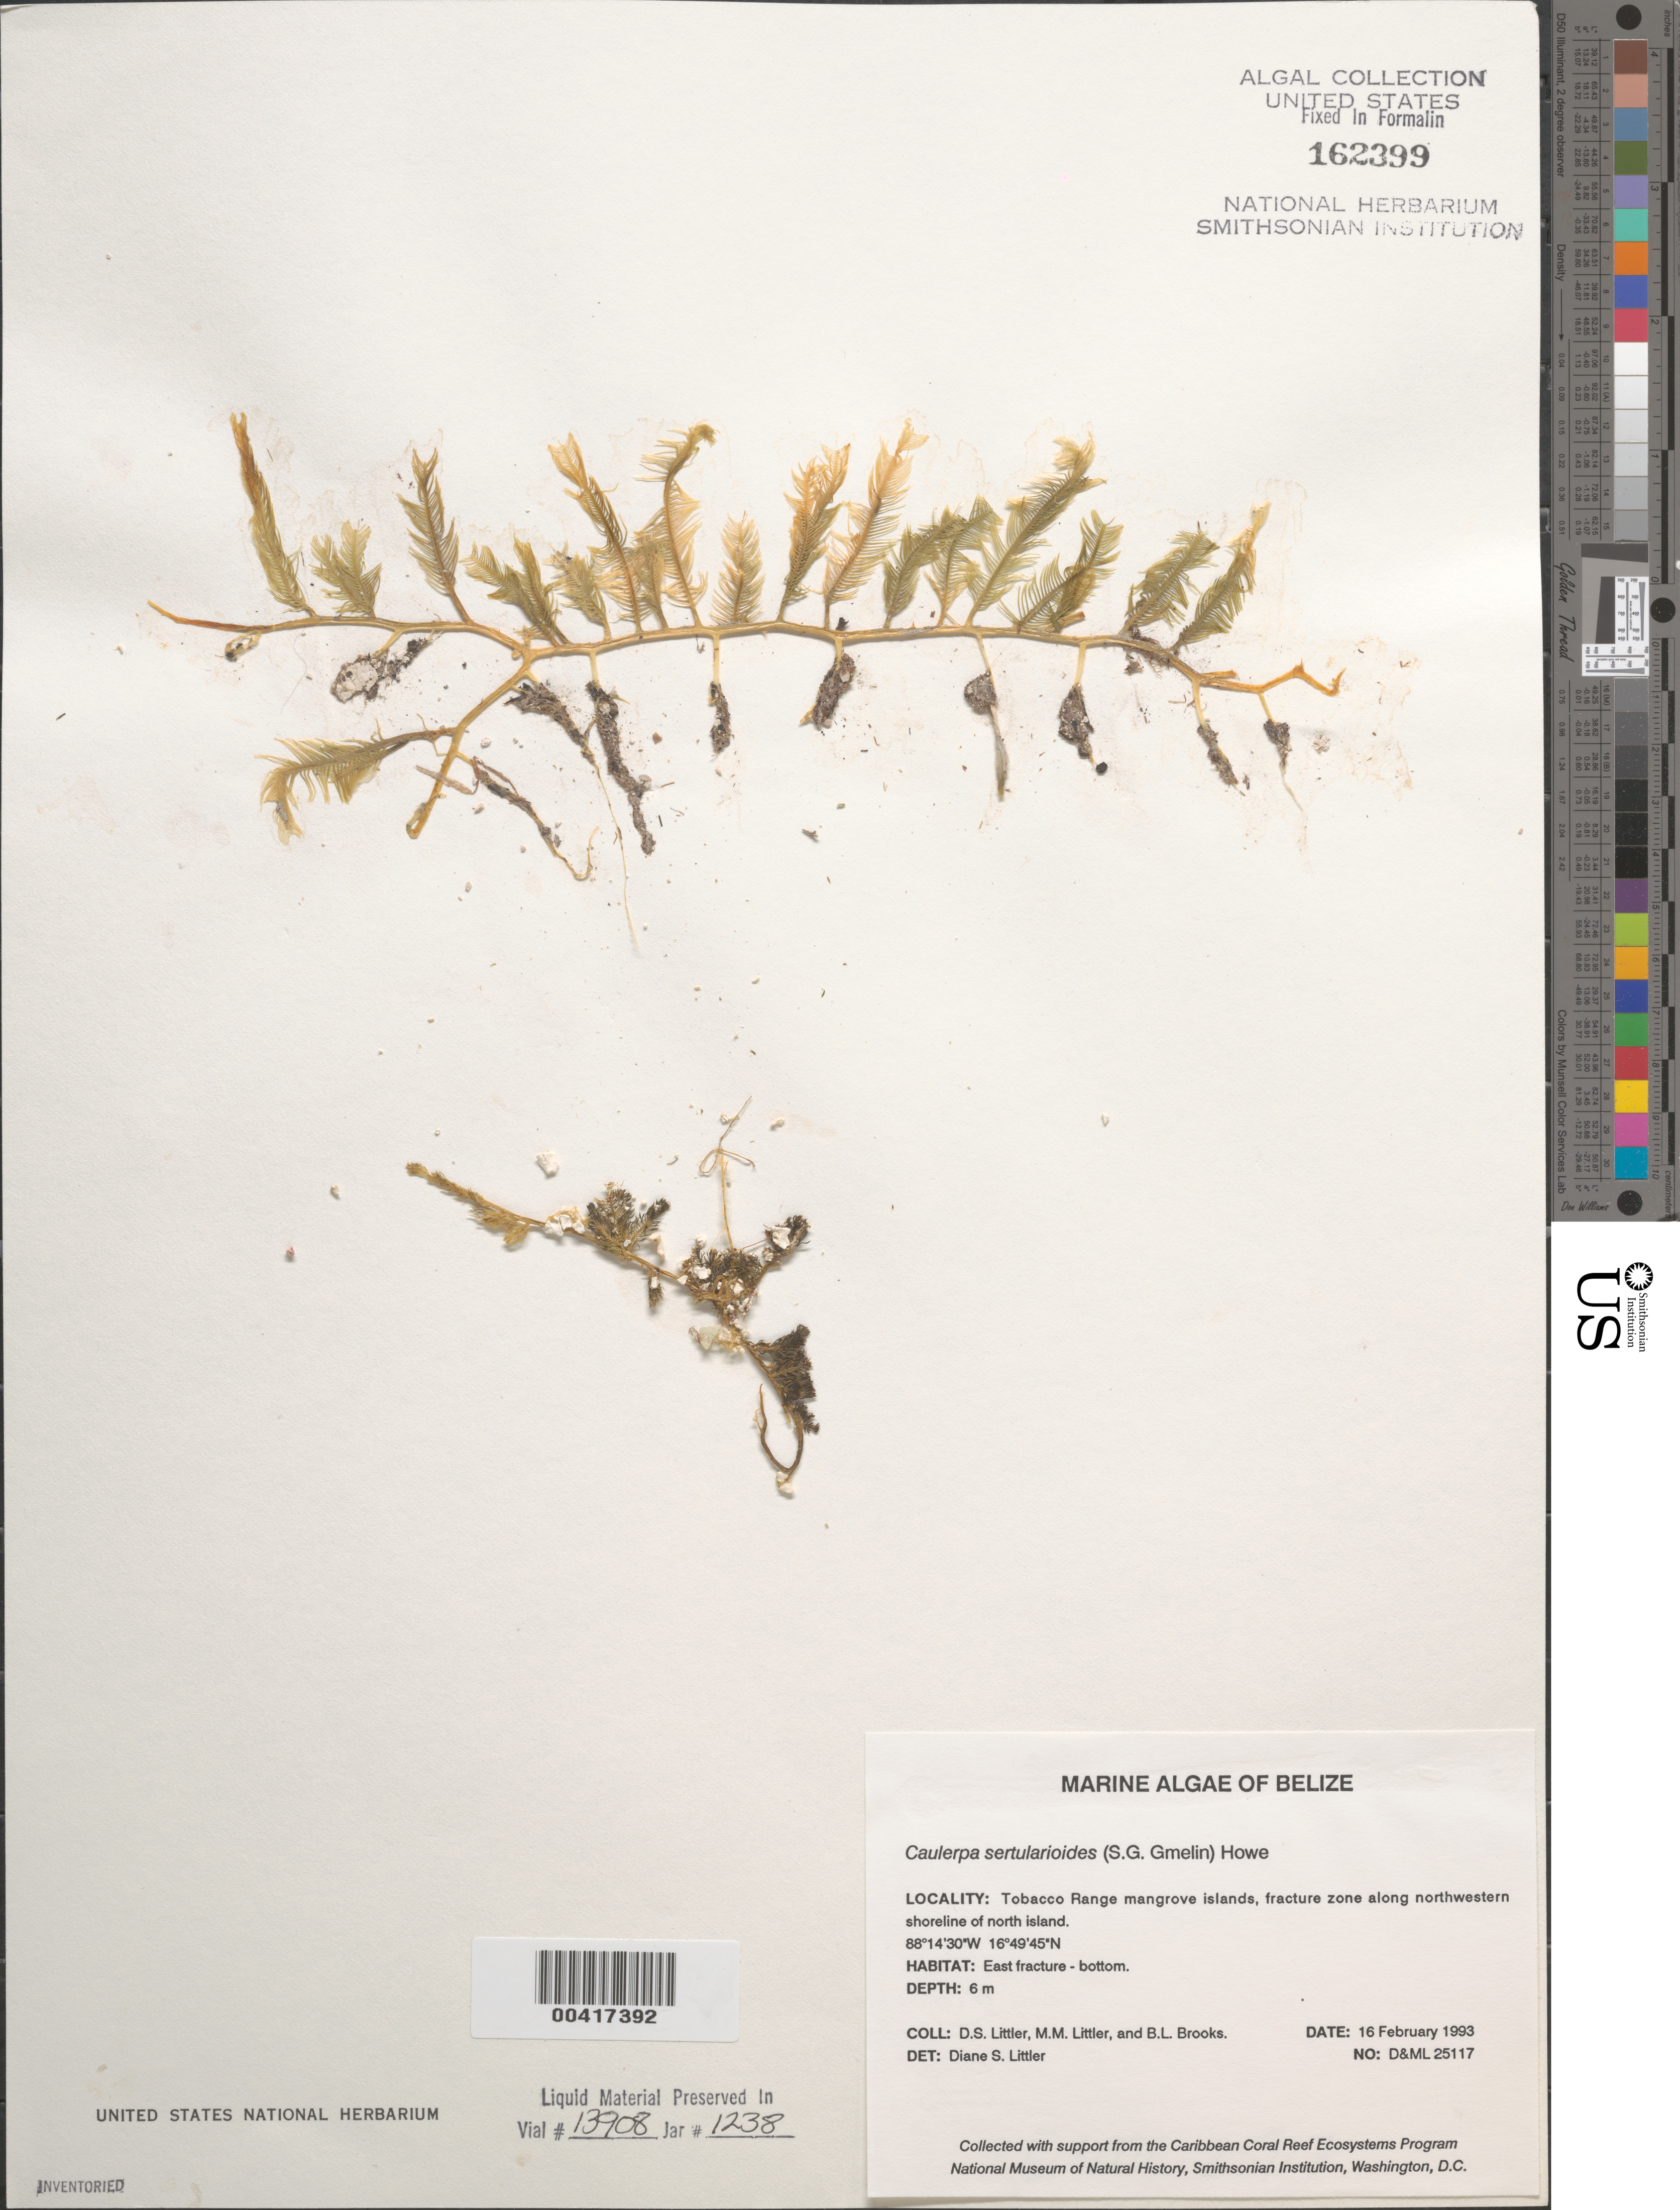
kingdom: Plantae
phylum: Chlorophyta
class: Ulvophyceae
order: Bryopsidales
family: Caulerpaceae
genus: Caulerpa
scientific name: Caulerpa sertularioides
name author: (S.G. Gmel.) M. Howe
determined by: Littler, D. S.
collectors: D. S. Littler, M. M. Littler & B. Brooks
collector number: D&ML 25117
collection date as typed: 16 Feb 1993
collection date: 1993-02-16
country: Belize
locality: Tobacco Range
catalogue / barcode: US 162399